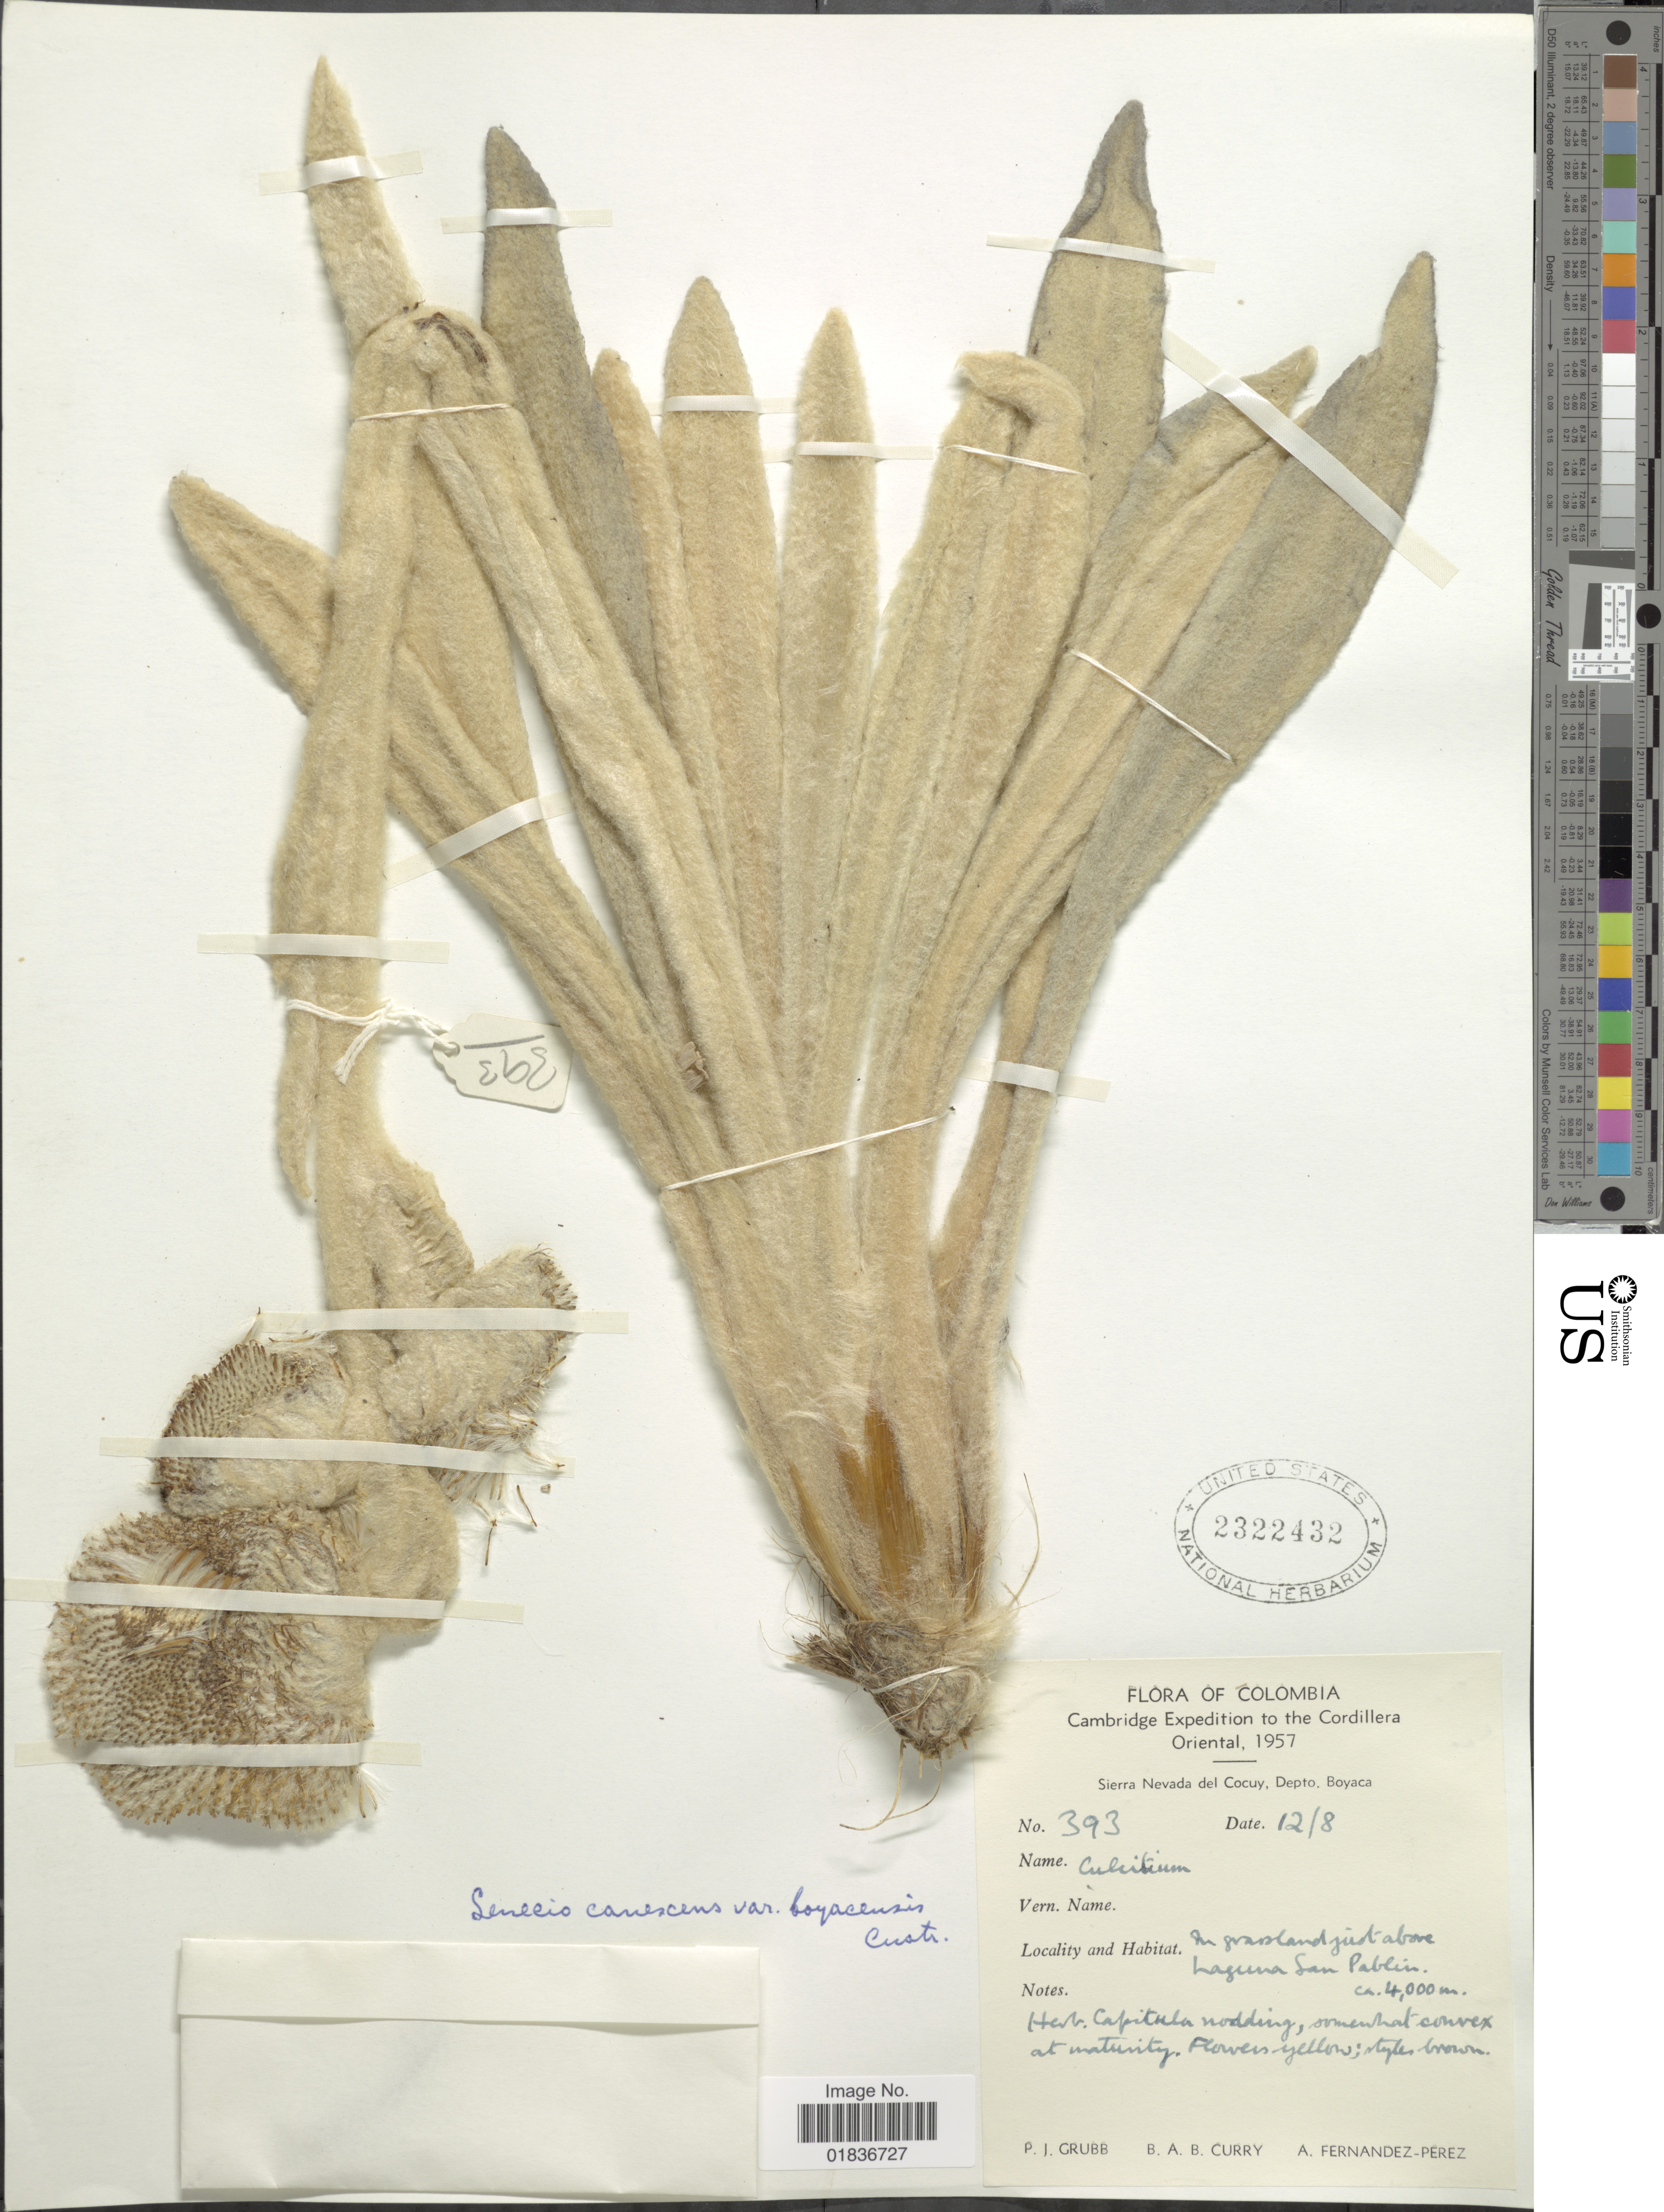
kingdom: Plantae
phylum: Tracheophyta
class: Magnoliopsida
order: Asterales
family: Asteraceae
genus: Senecio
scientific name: Senecio canescens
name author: (Bonpl.) Cuatrec.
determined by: Salomon, Luciana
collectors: P. J. Grubb, B. A. B. Curry & A. Fernández-Pérez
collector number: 393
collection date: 1957-08-12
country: Colombia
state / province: Boyacá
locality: Sierra Nevada del Cocuy, Depto. Boyacá. In grassland just above Laguna San Pablin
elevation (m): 4000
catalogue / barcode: US 2322432